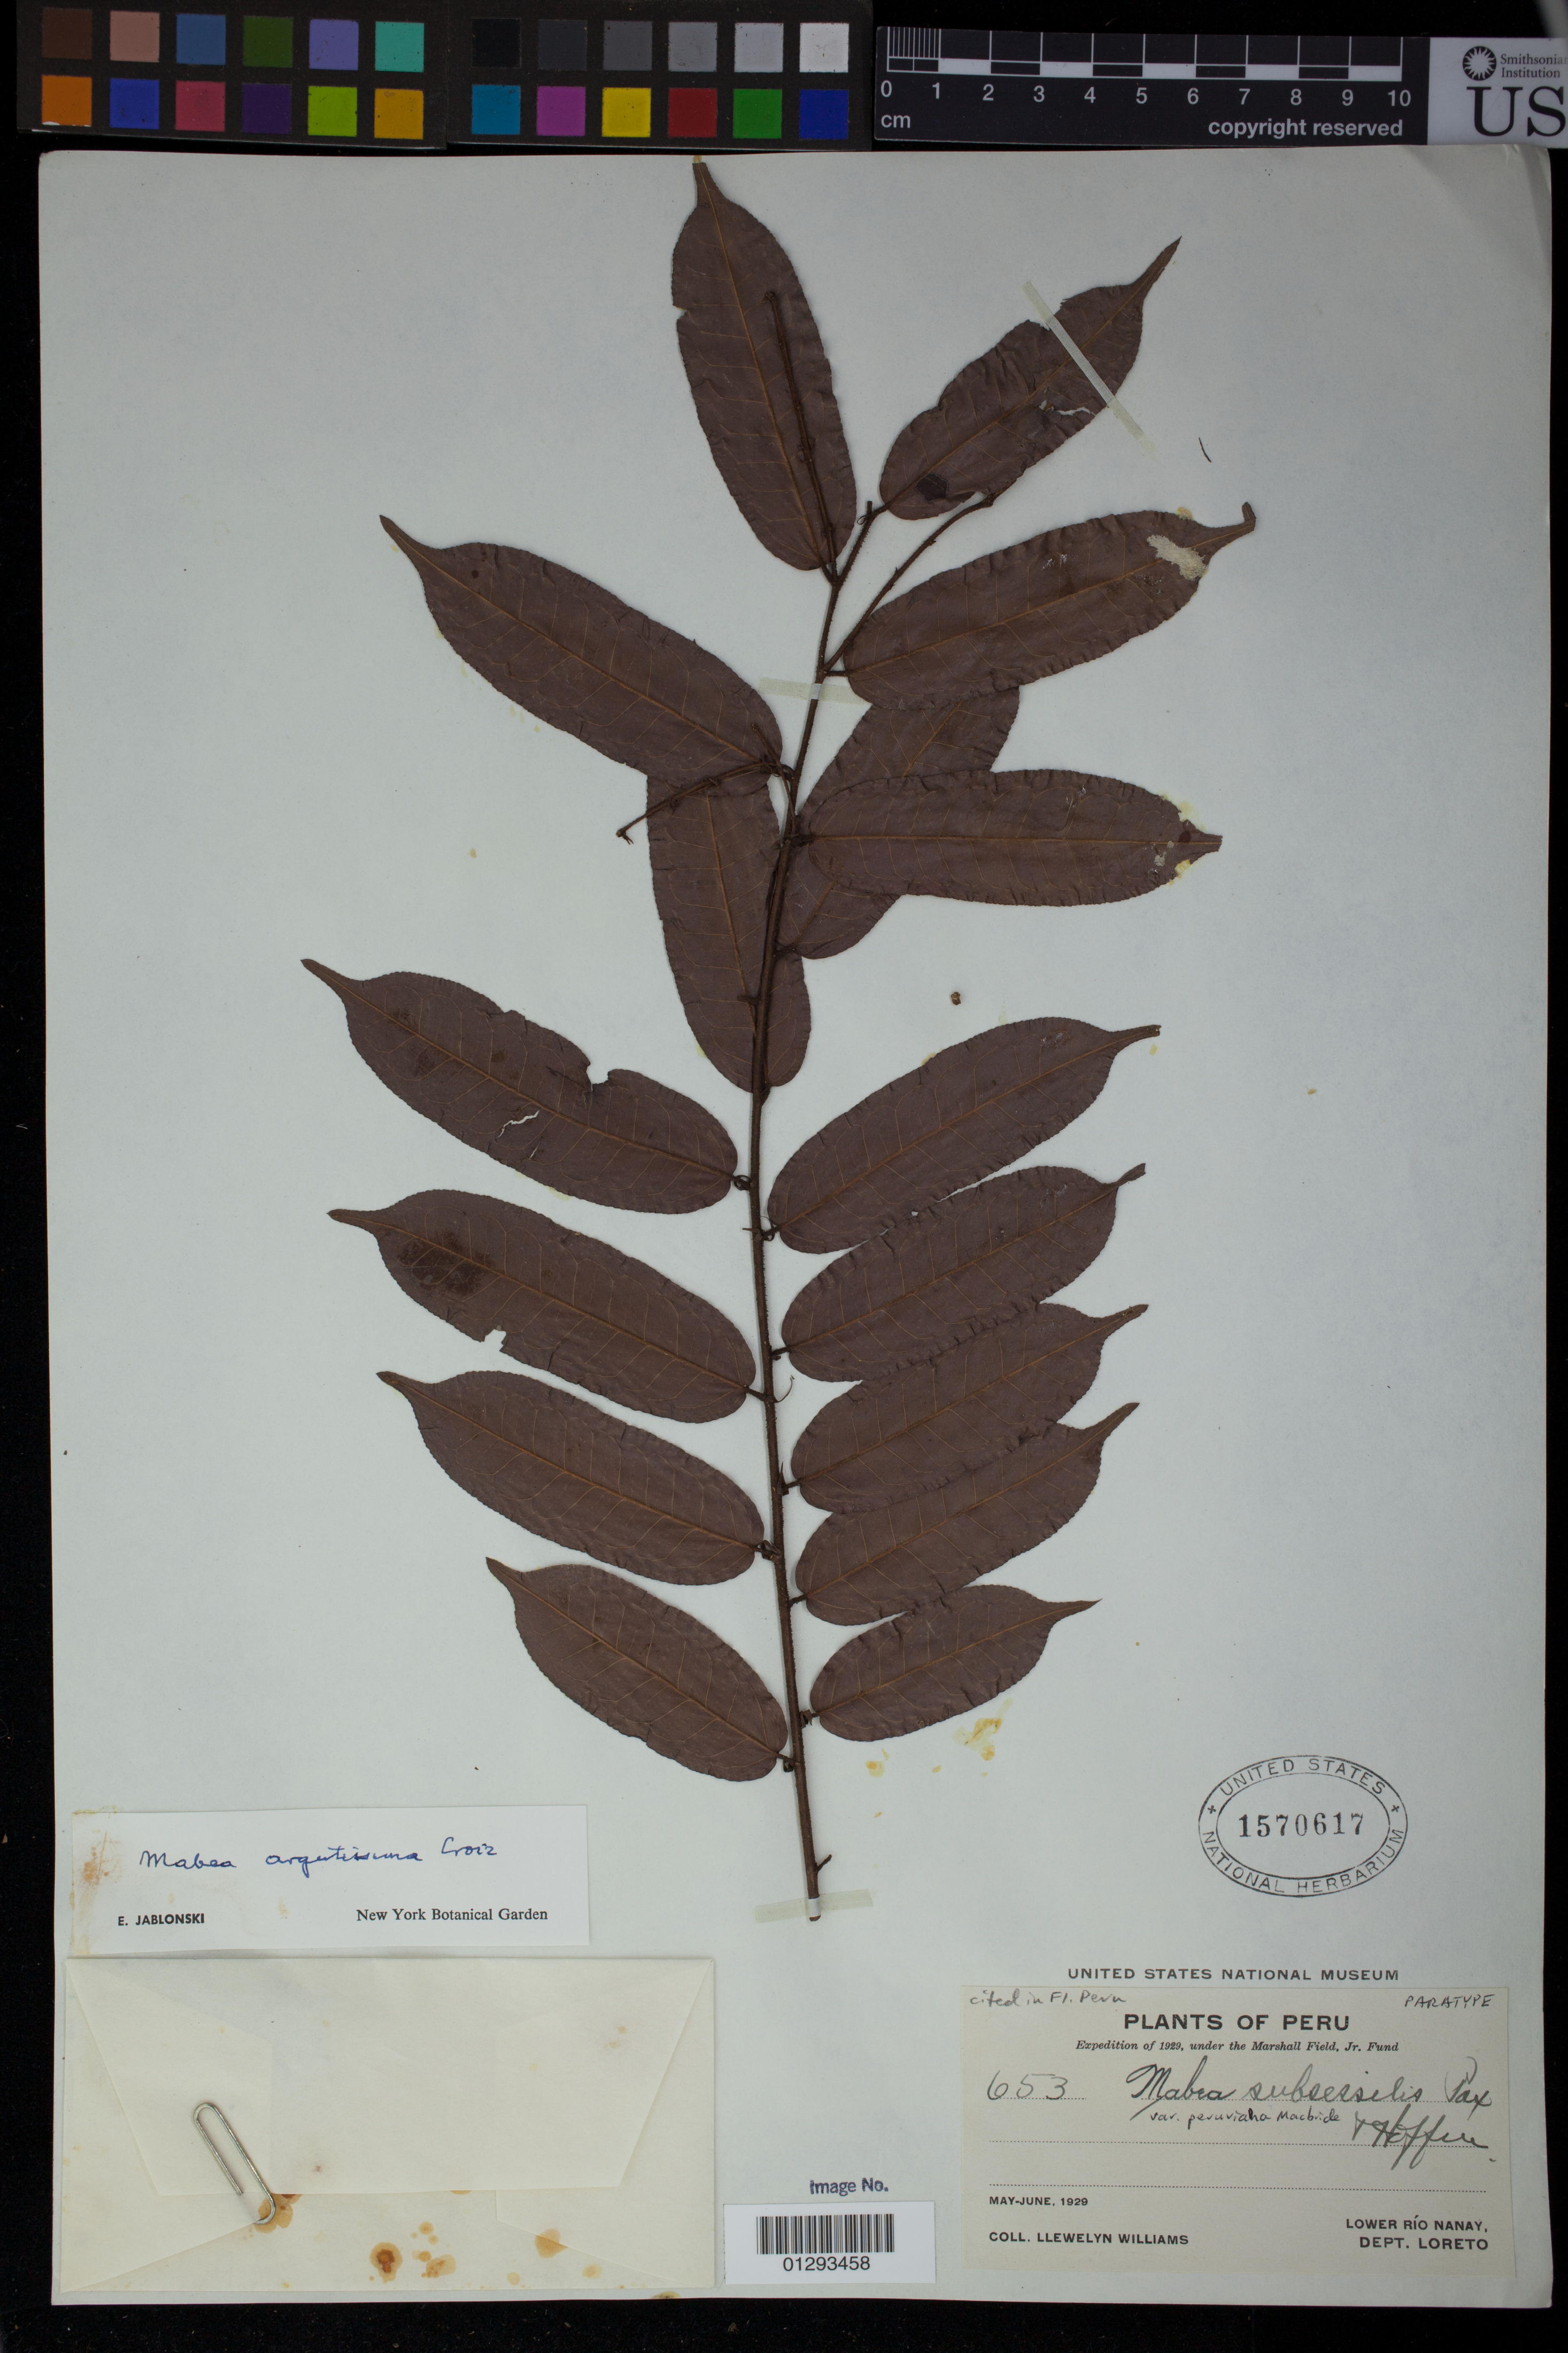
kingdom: Plantae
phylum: Tracheophyta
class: Magnoliopsida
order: Malpighiales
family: Euphorbiaceae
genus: Mabea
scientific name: Mabea subsessilis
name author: Pax & K. Hoffm.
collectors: L. Williams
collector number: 653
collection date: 1929-05/1929-06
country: Peru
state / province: Loreto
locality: Lower Rio Nanay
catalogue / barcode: US 1570617